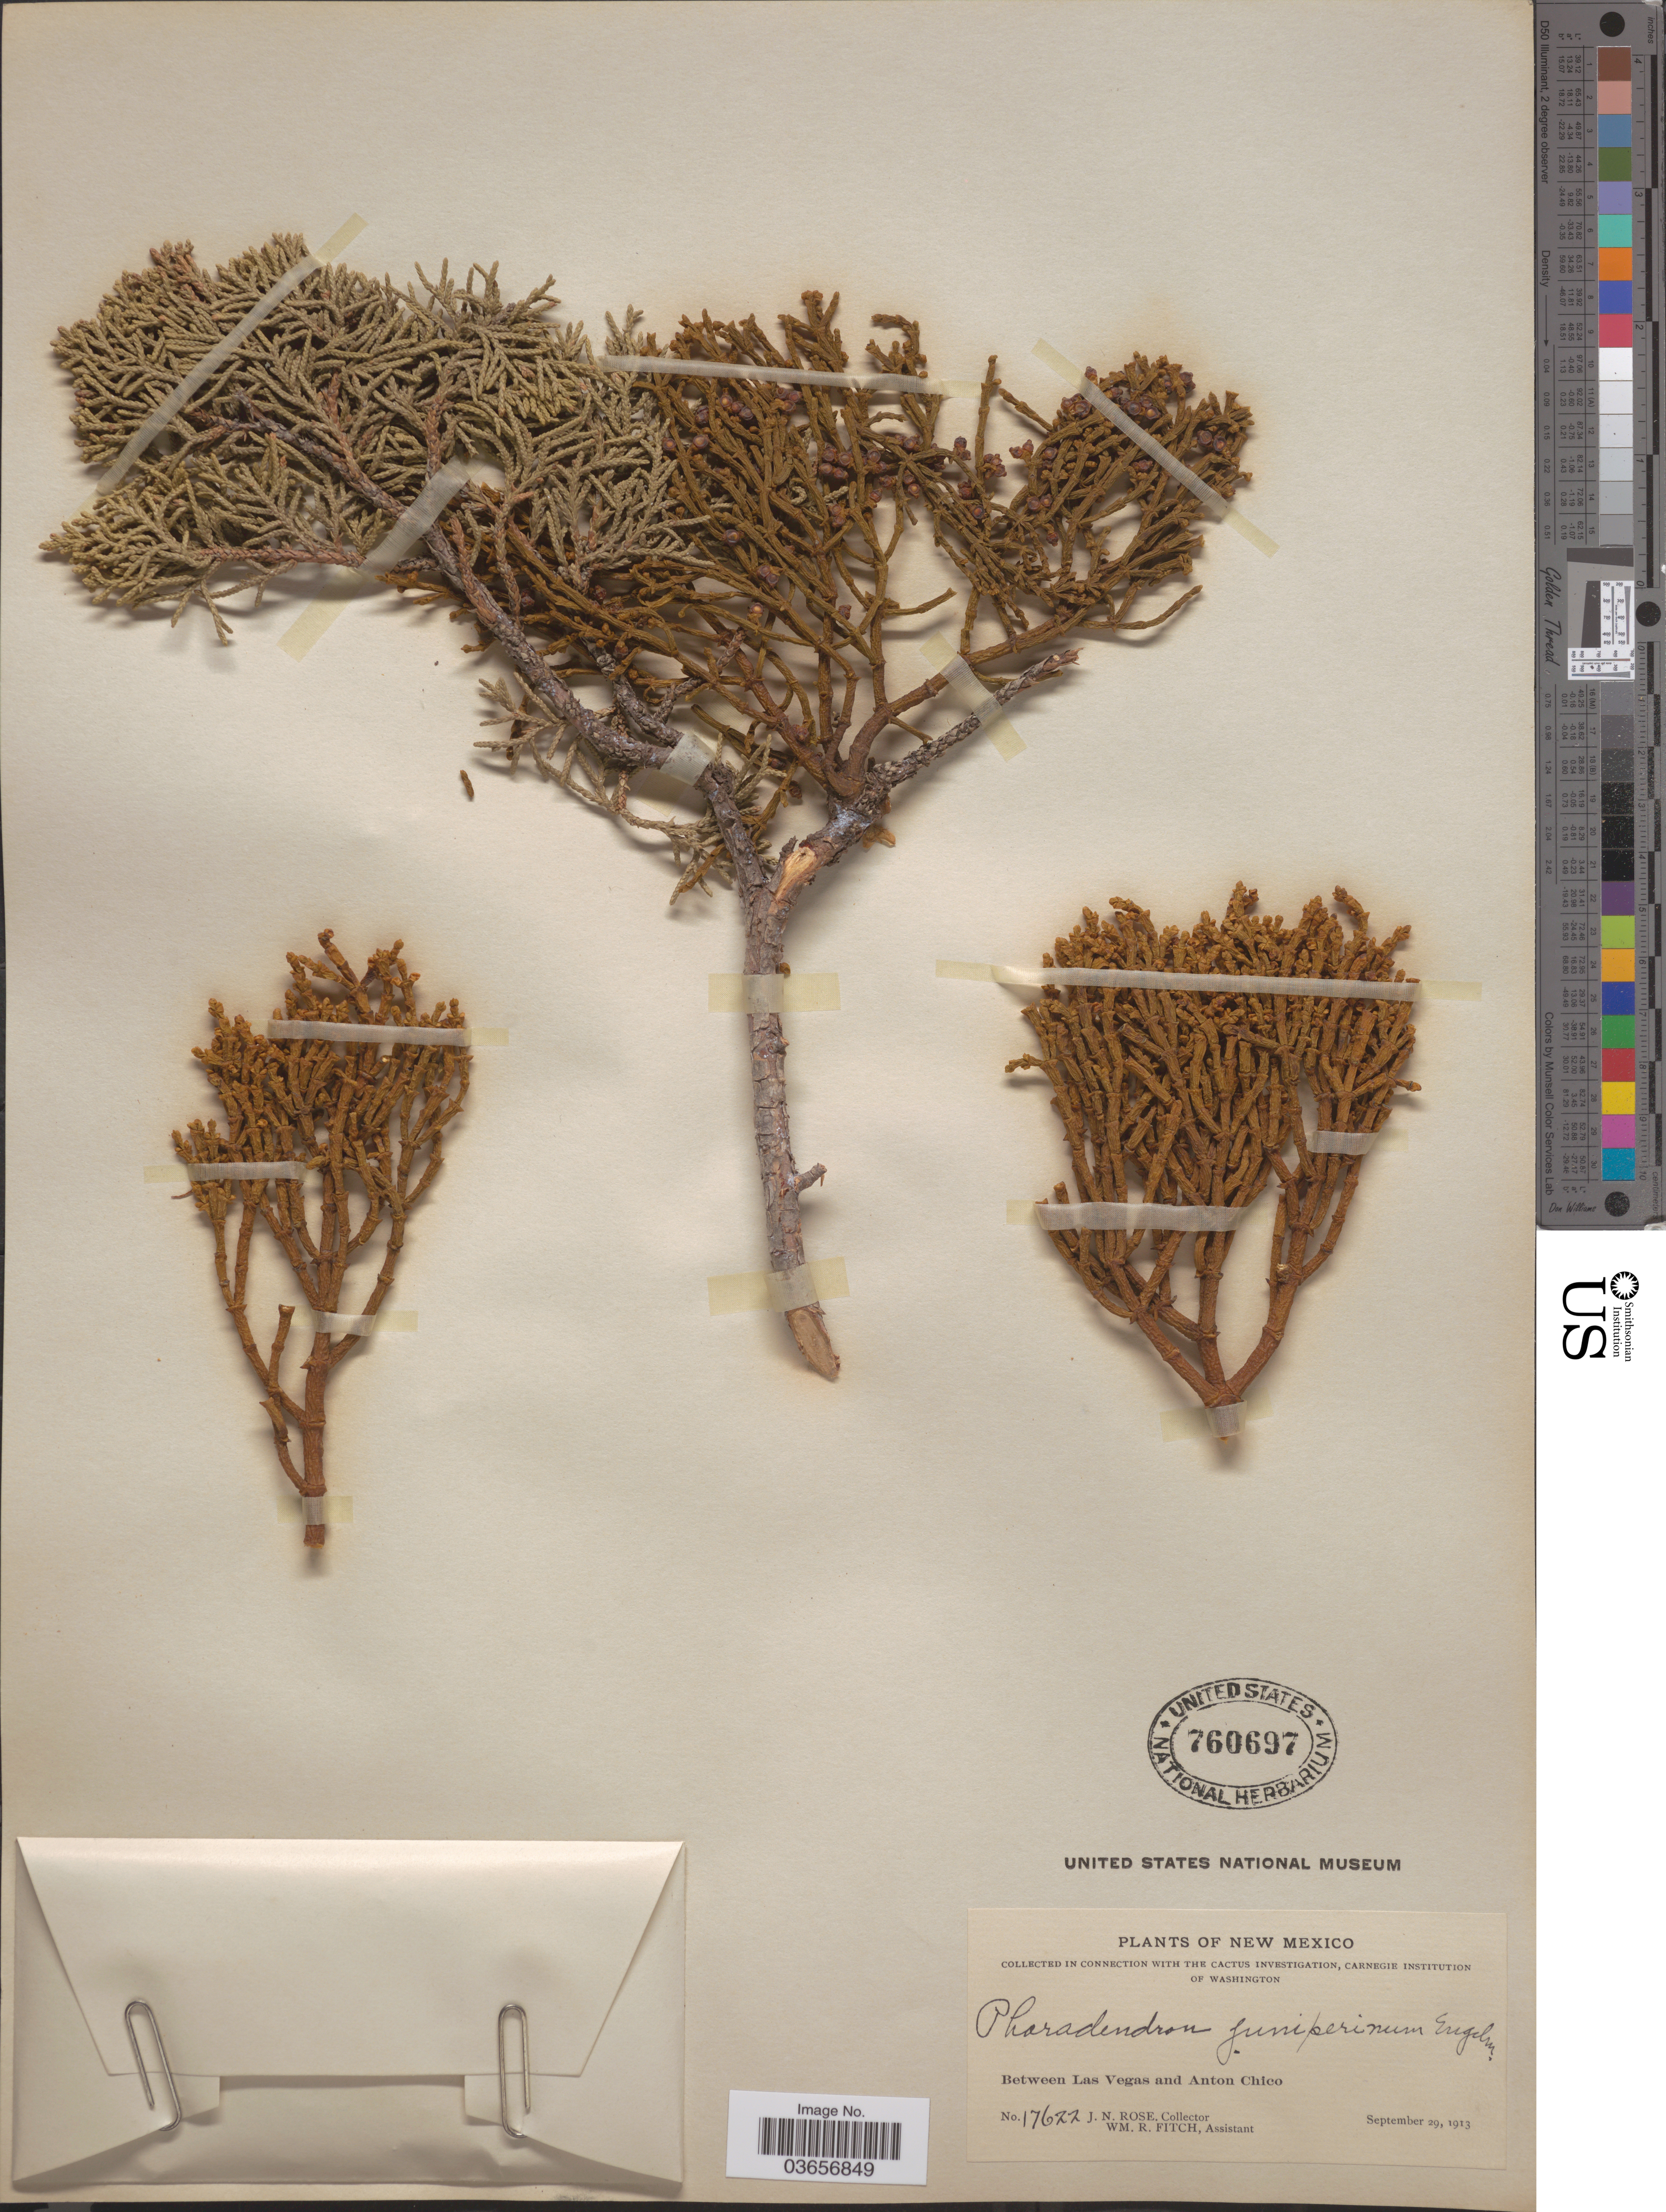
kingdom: Plantae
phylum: Tracheophyta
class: Magnoliopsida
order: Santalales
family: Viscaceae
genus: Phoradendron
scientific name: Phoradendron juniperinum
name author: Engelm. ex A. Gray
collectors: J. N. Rose & W. R. Fitch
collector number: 17622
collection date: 1913-09-29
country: United States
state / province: New Mexico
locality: Between Las Vegas and Anton Chico.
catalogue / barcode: US 760697